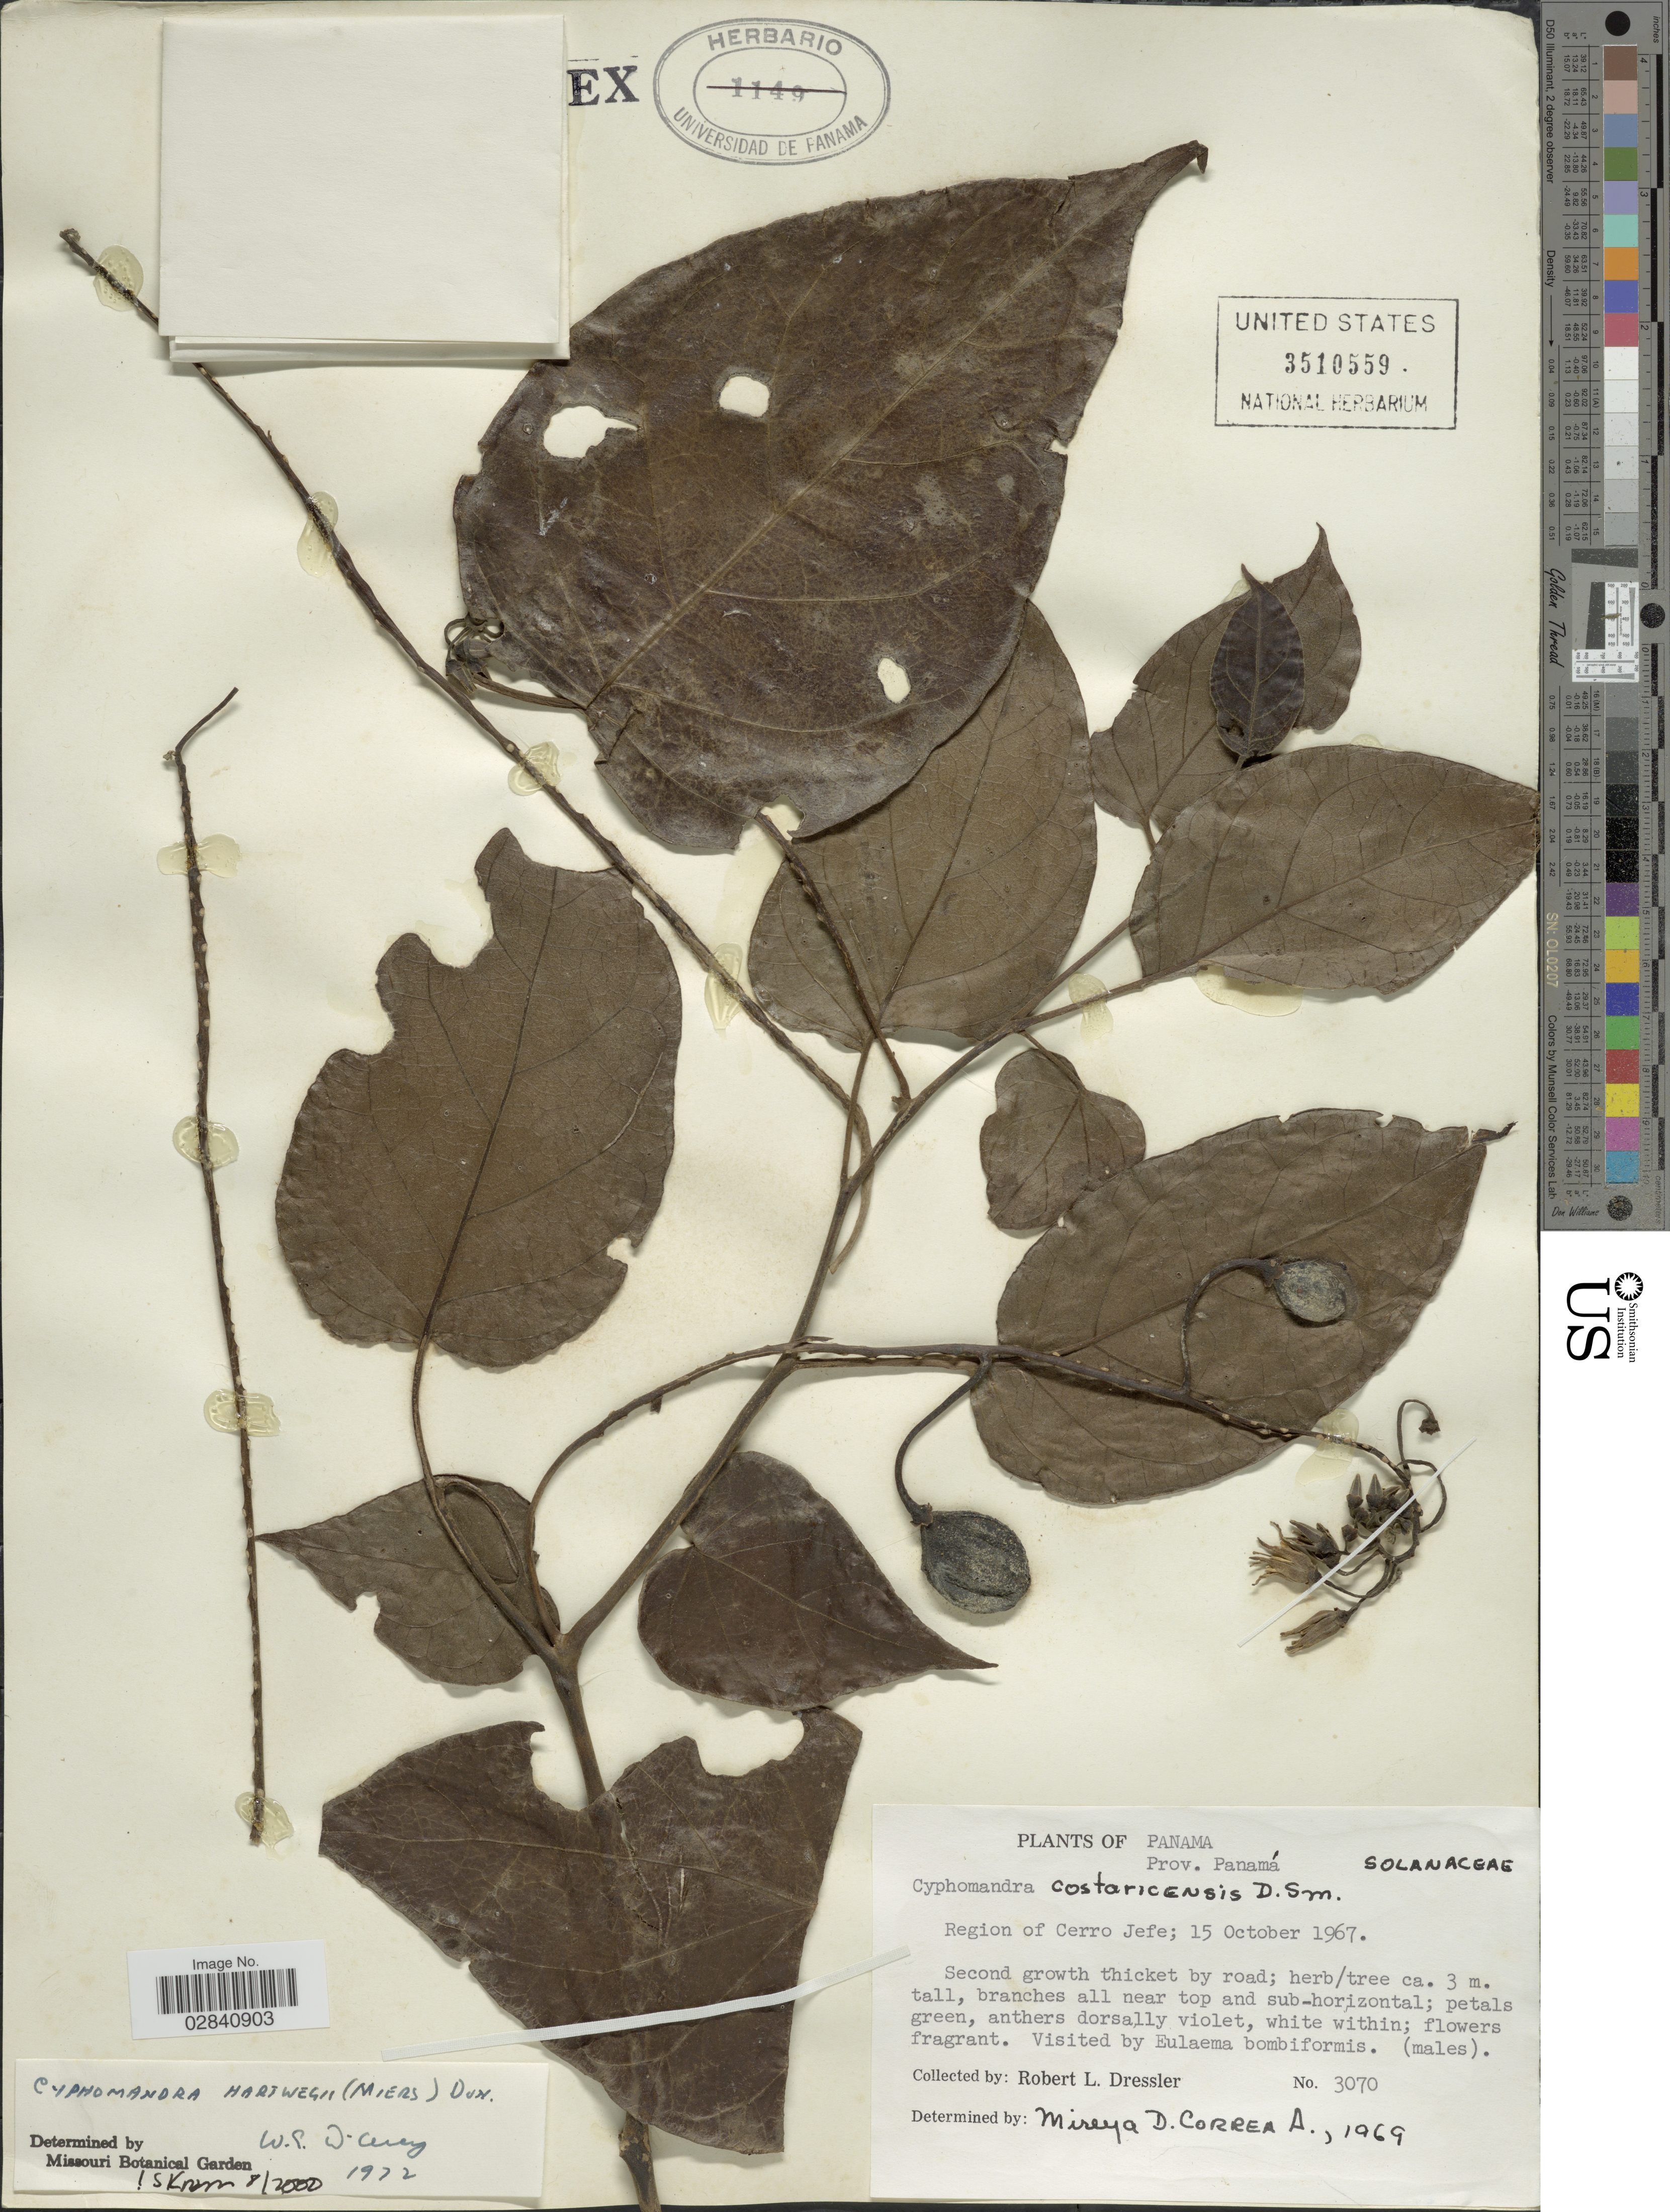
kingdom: Plantae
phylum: Tracheophyta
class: Magnoliopsida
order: Solanales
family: Solanaceae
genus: Cyphomandra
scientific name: Cyphomandra hartwegii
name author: (Miers) Sendtn. ex Walp.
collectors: R. Dressler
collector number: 3070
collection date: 1967-10-15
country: Panama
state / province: Panamá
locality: Region of Cerro Jefe.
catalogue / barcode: US 3510559